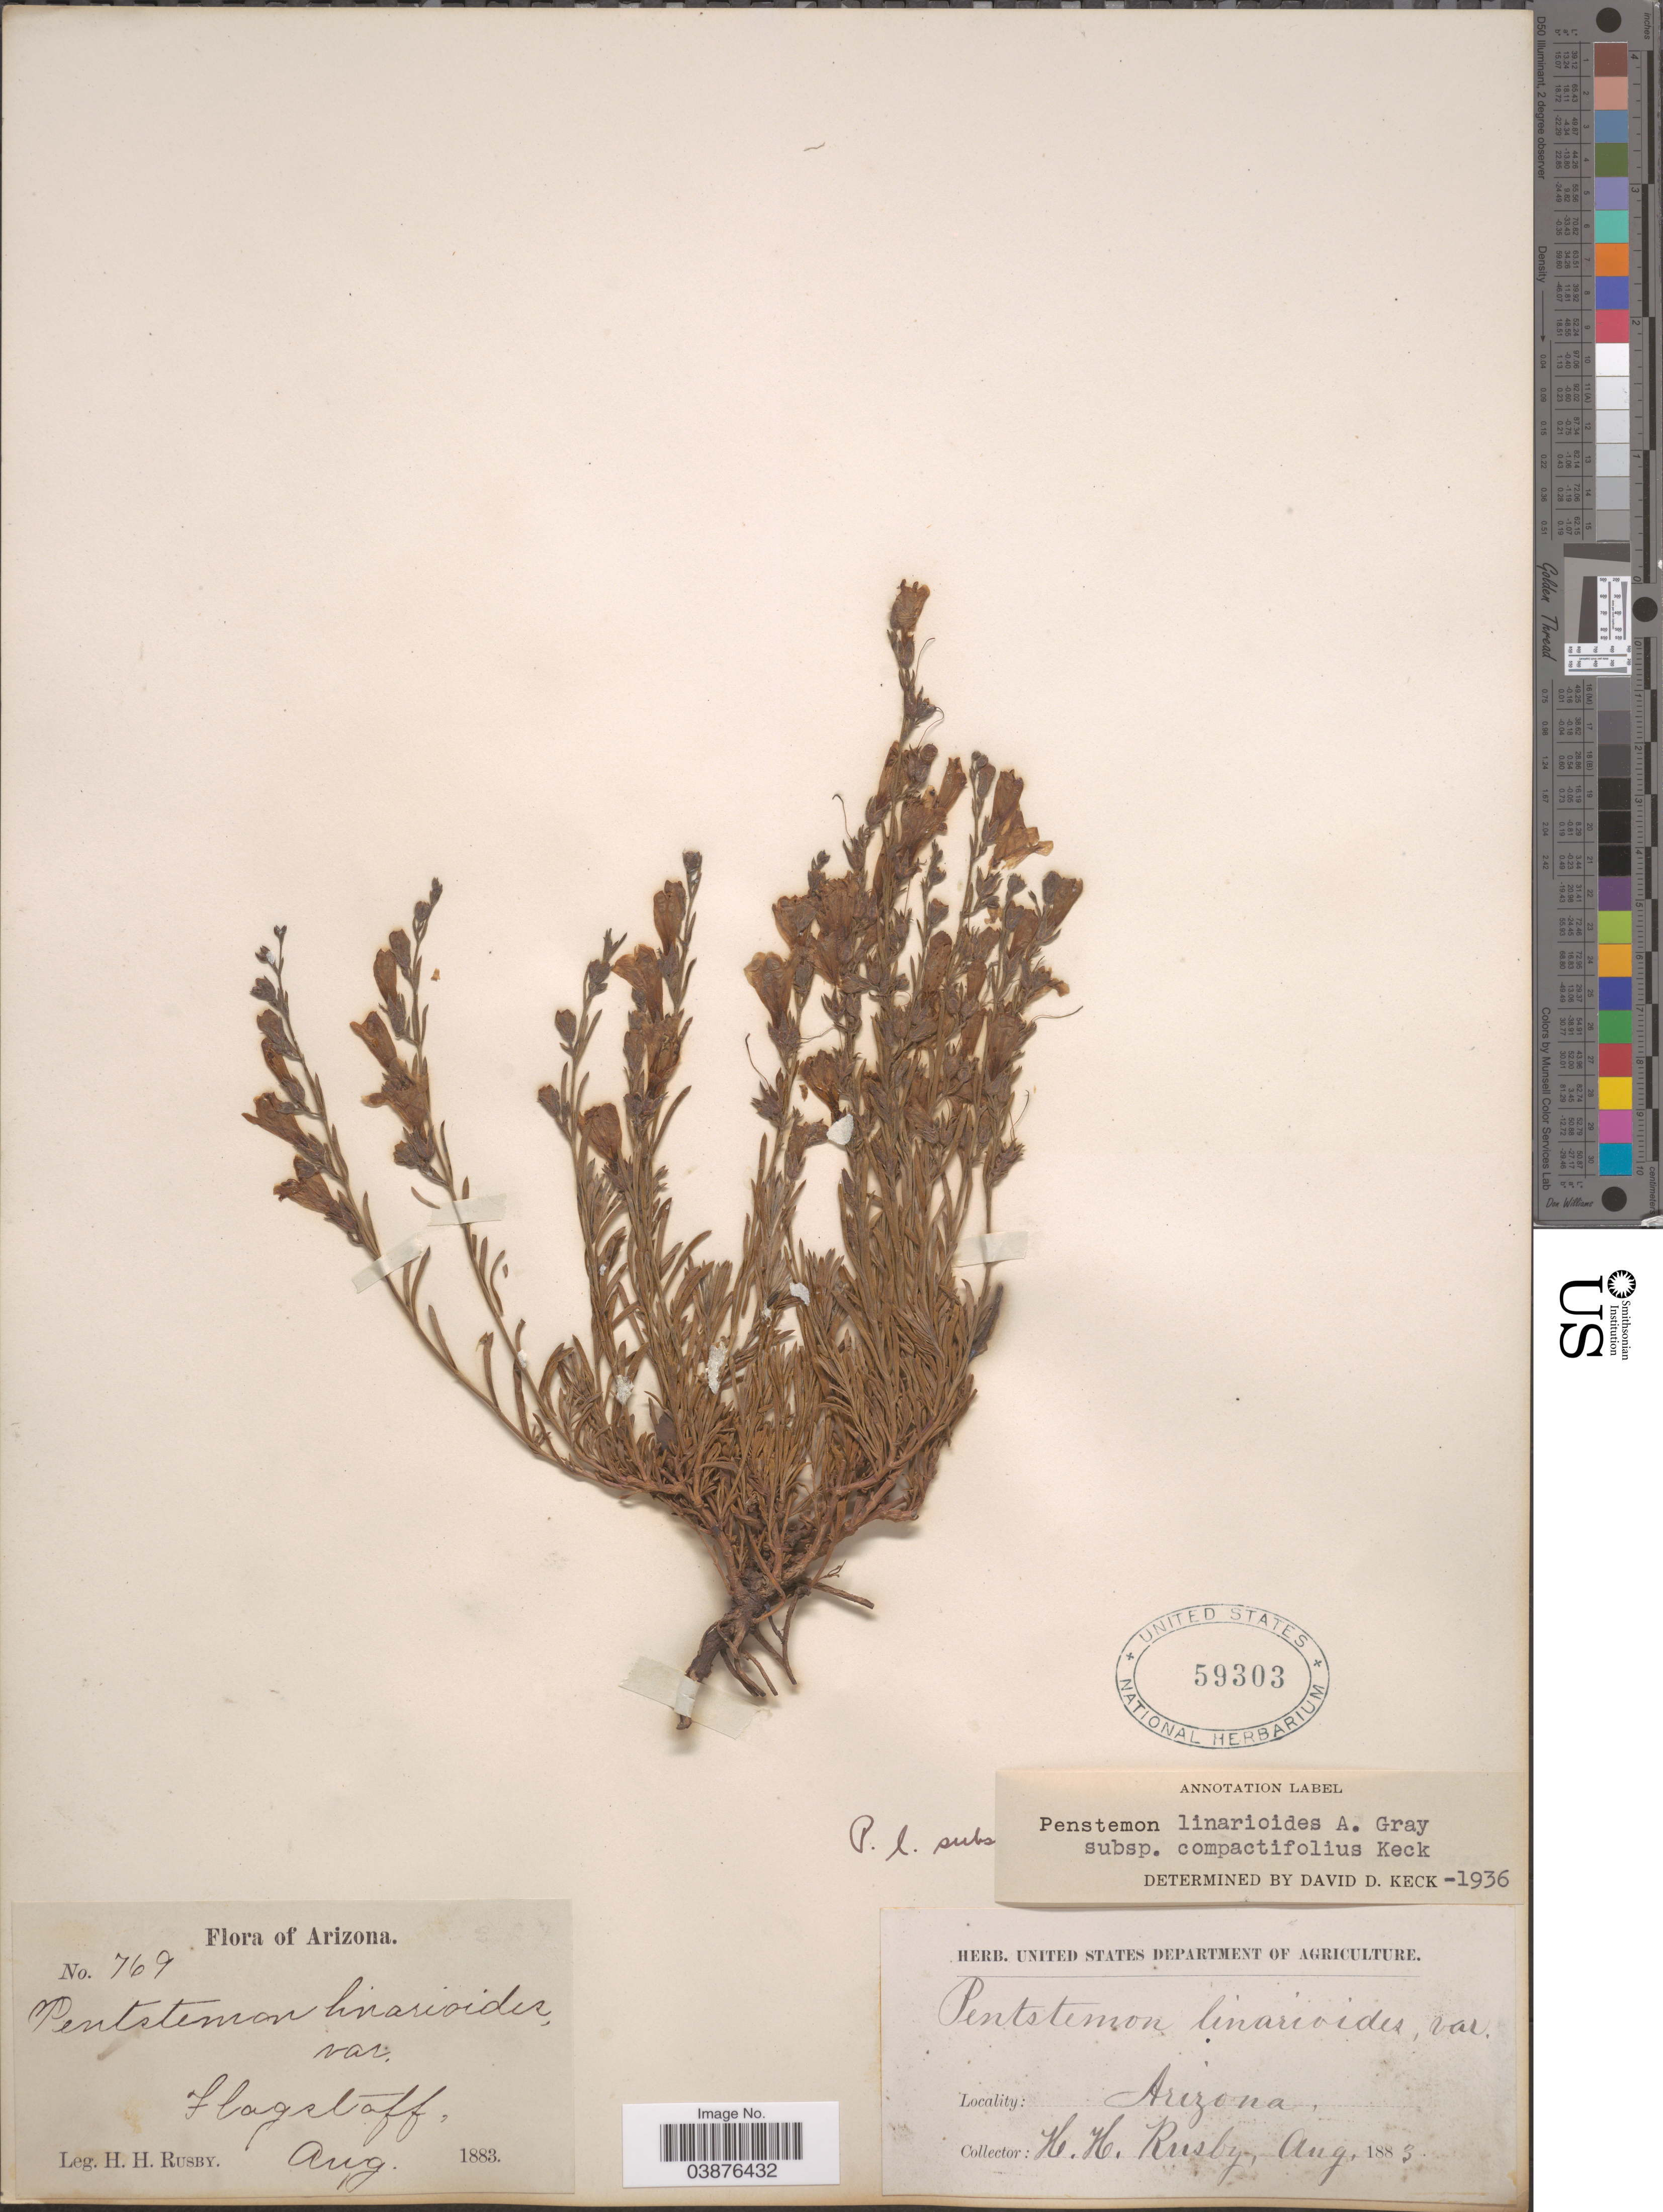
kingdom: Plantae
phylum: Tracheophyta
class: Magnoliopsida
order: Lamiales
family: Plantaginaceae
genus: Penstemon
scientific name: Penstemon linarioides var. viridis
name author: D.D. Keck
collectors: H. H. Rusby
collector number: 769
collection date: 1883-08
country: United States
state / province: Arizona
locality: Flagstaff.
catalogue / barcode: US 59303